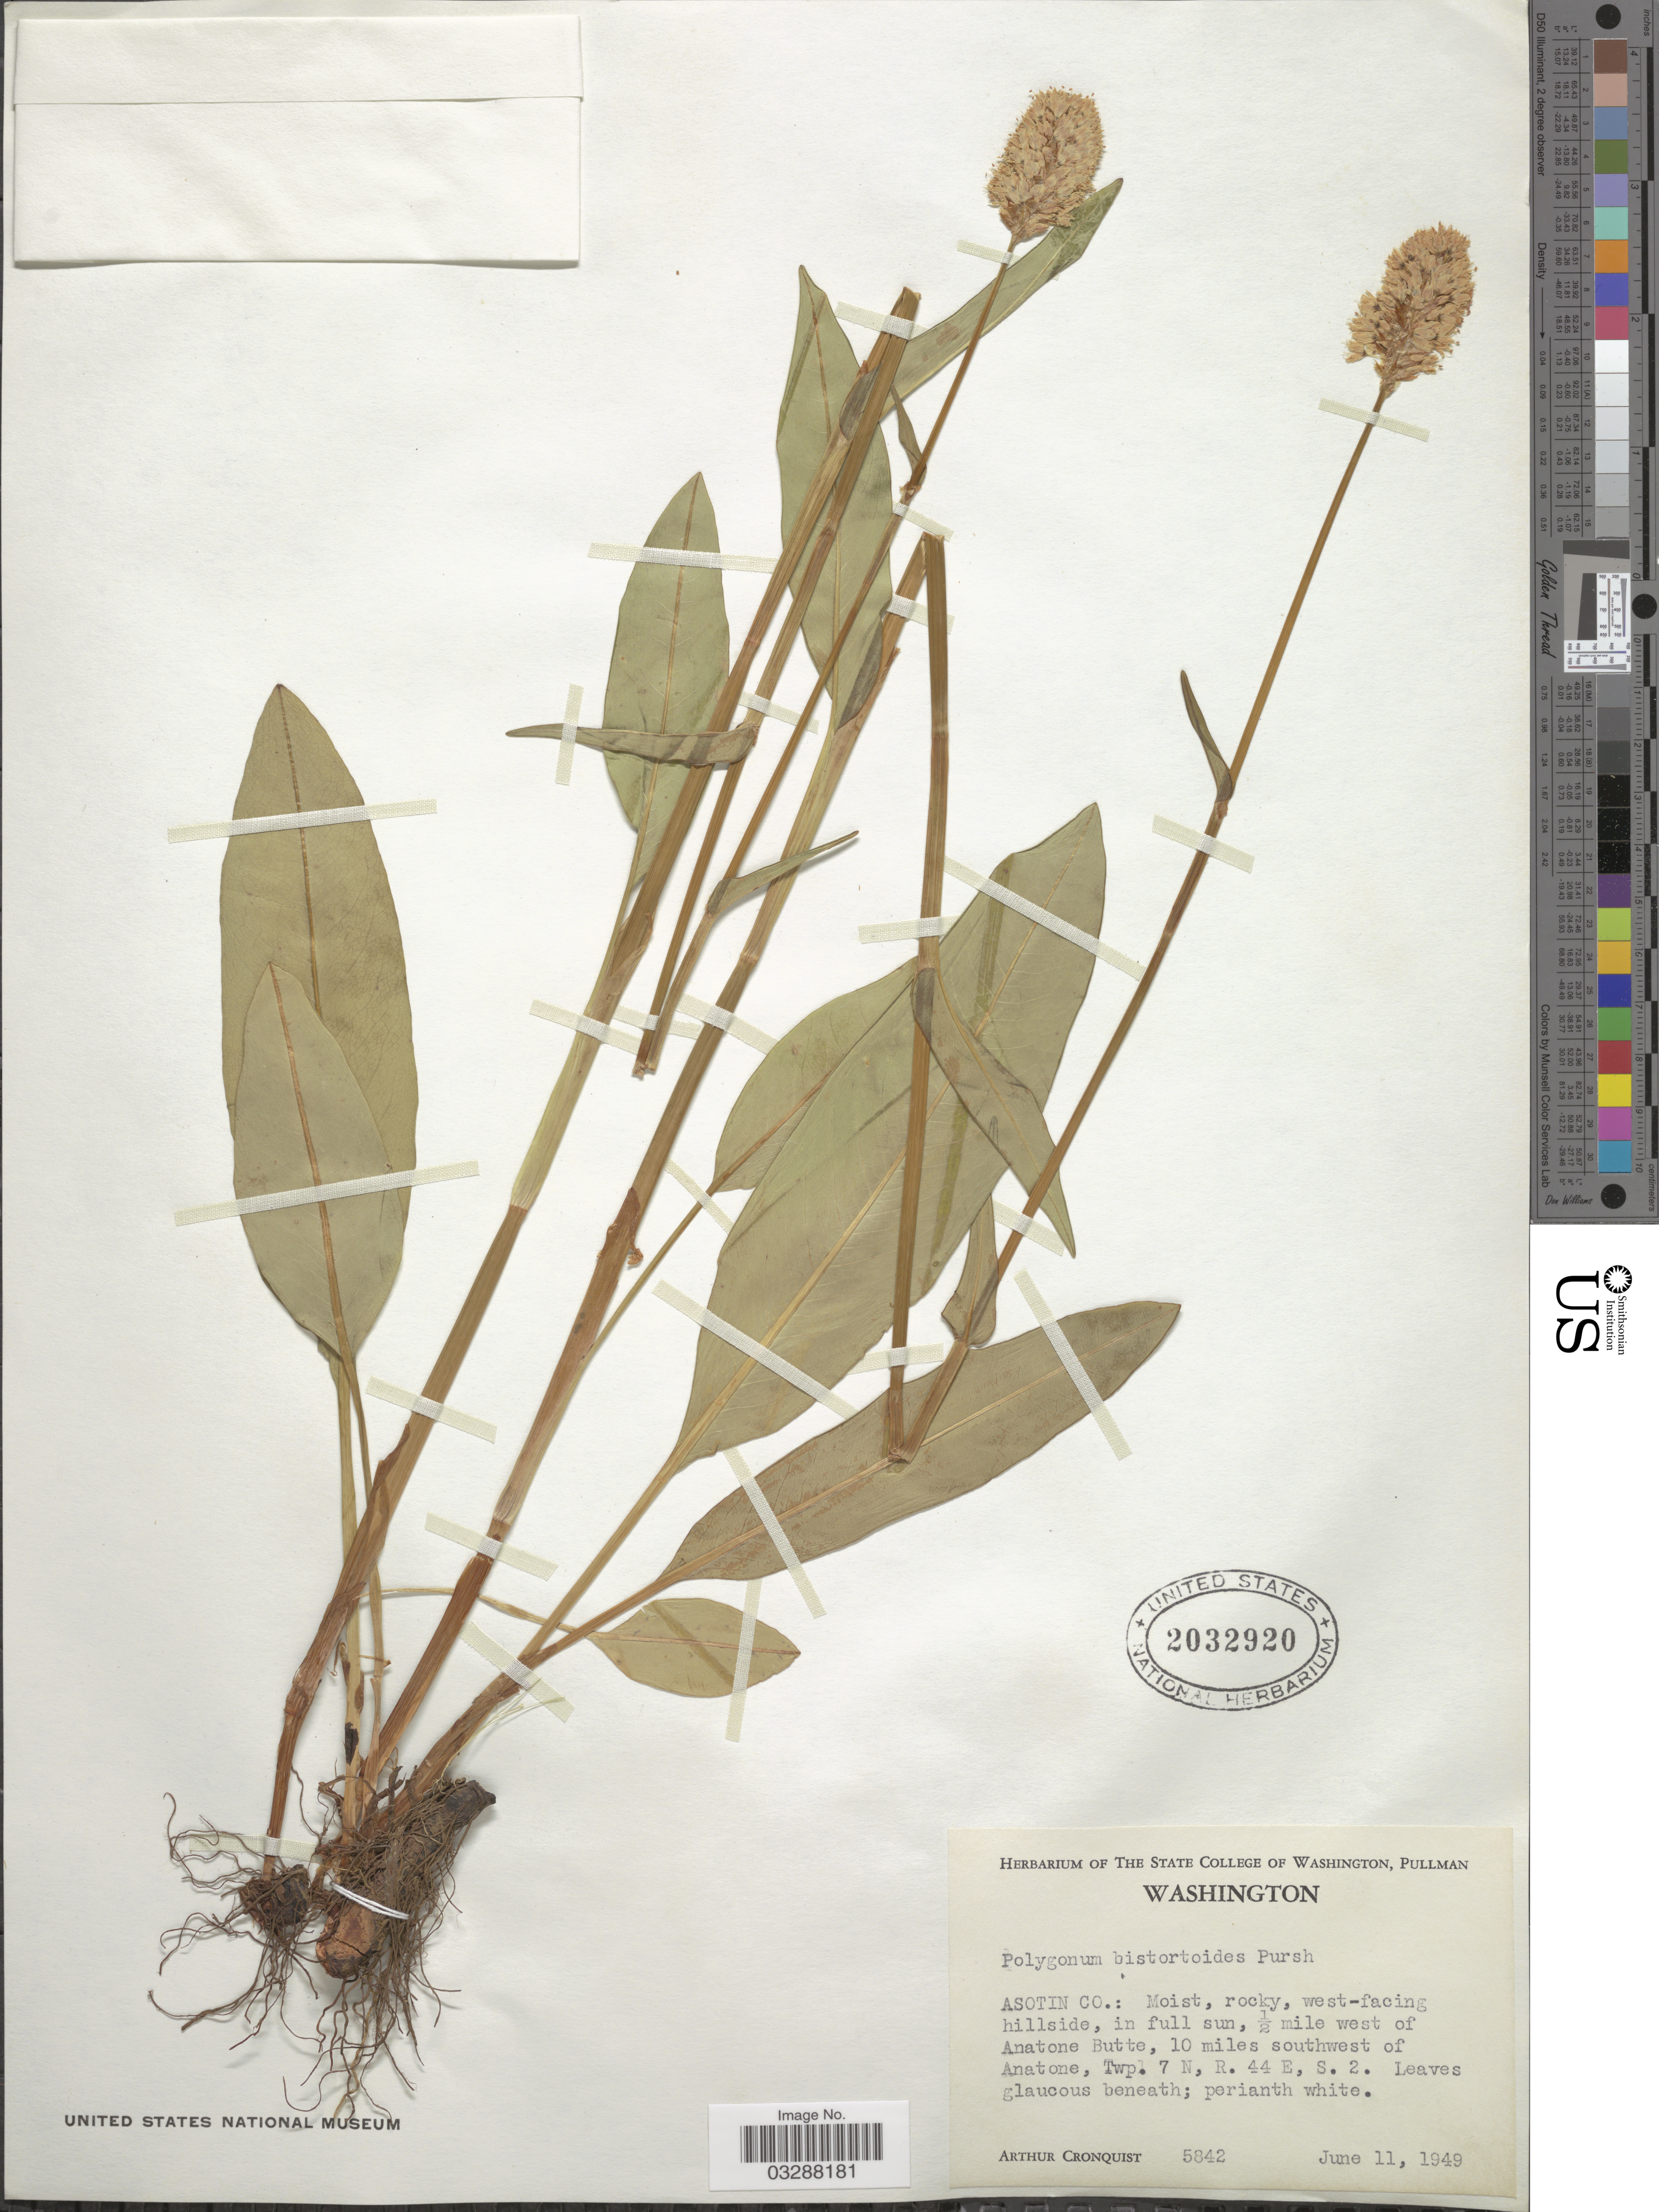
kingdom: Plantae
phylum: Tracheophyta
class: Magnoliopsida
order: Caryophyllales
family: Polygonaceae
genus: Bistorta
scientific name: Bistorta bistortoides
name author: (Pursh) Small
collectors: A. J. Cronquist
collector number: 5842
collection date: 1949-06-11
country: United States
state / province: Washington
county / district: Asotin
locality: Asotin Co.: ½ mile west of Anatone Butte, 10 miles southwest of Anatone, Twp. 7 N, R. 44 E, S. 2.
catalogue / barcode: US 2032920